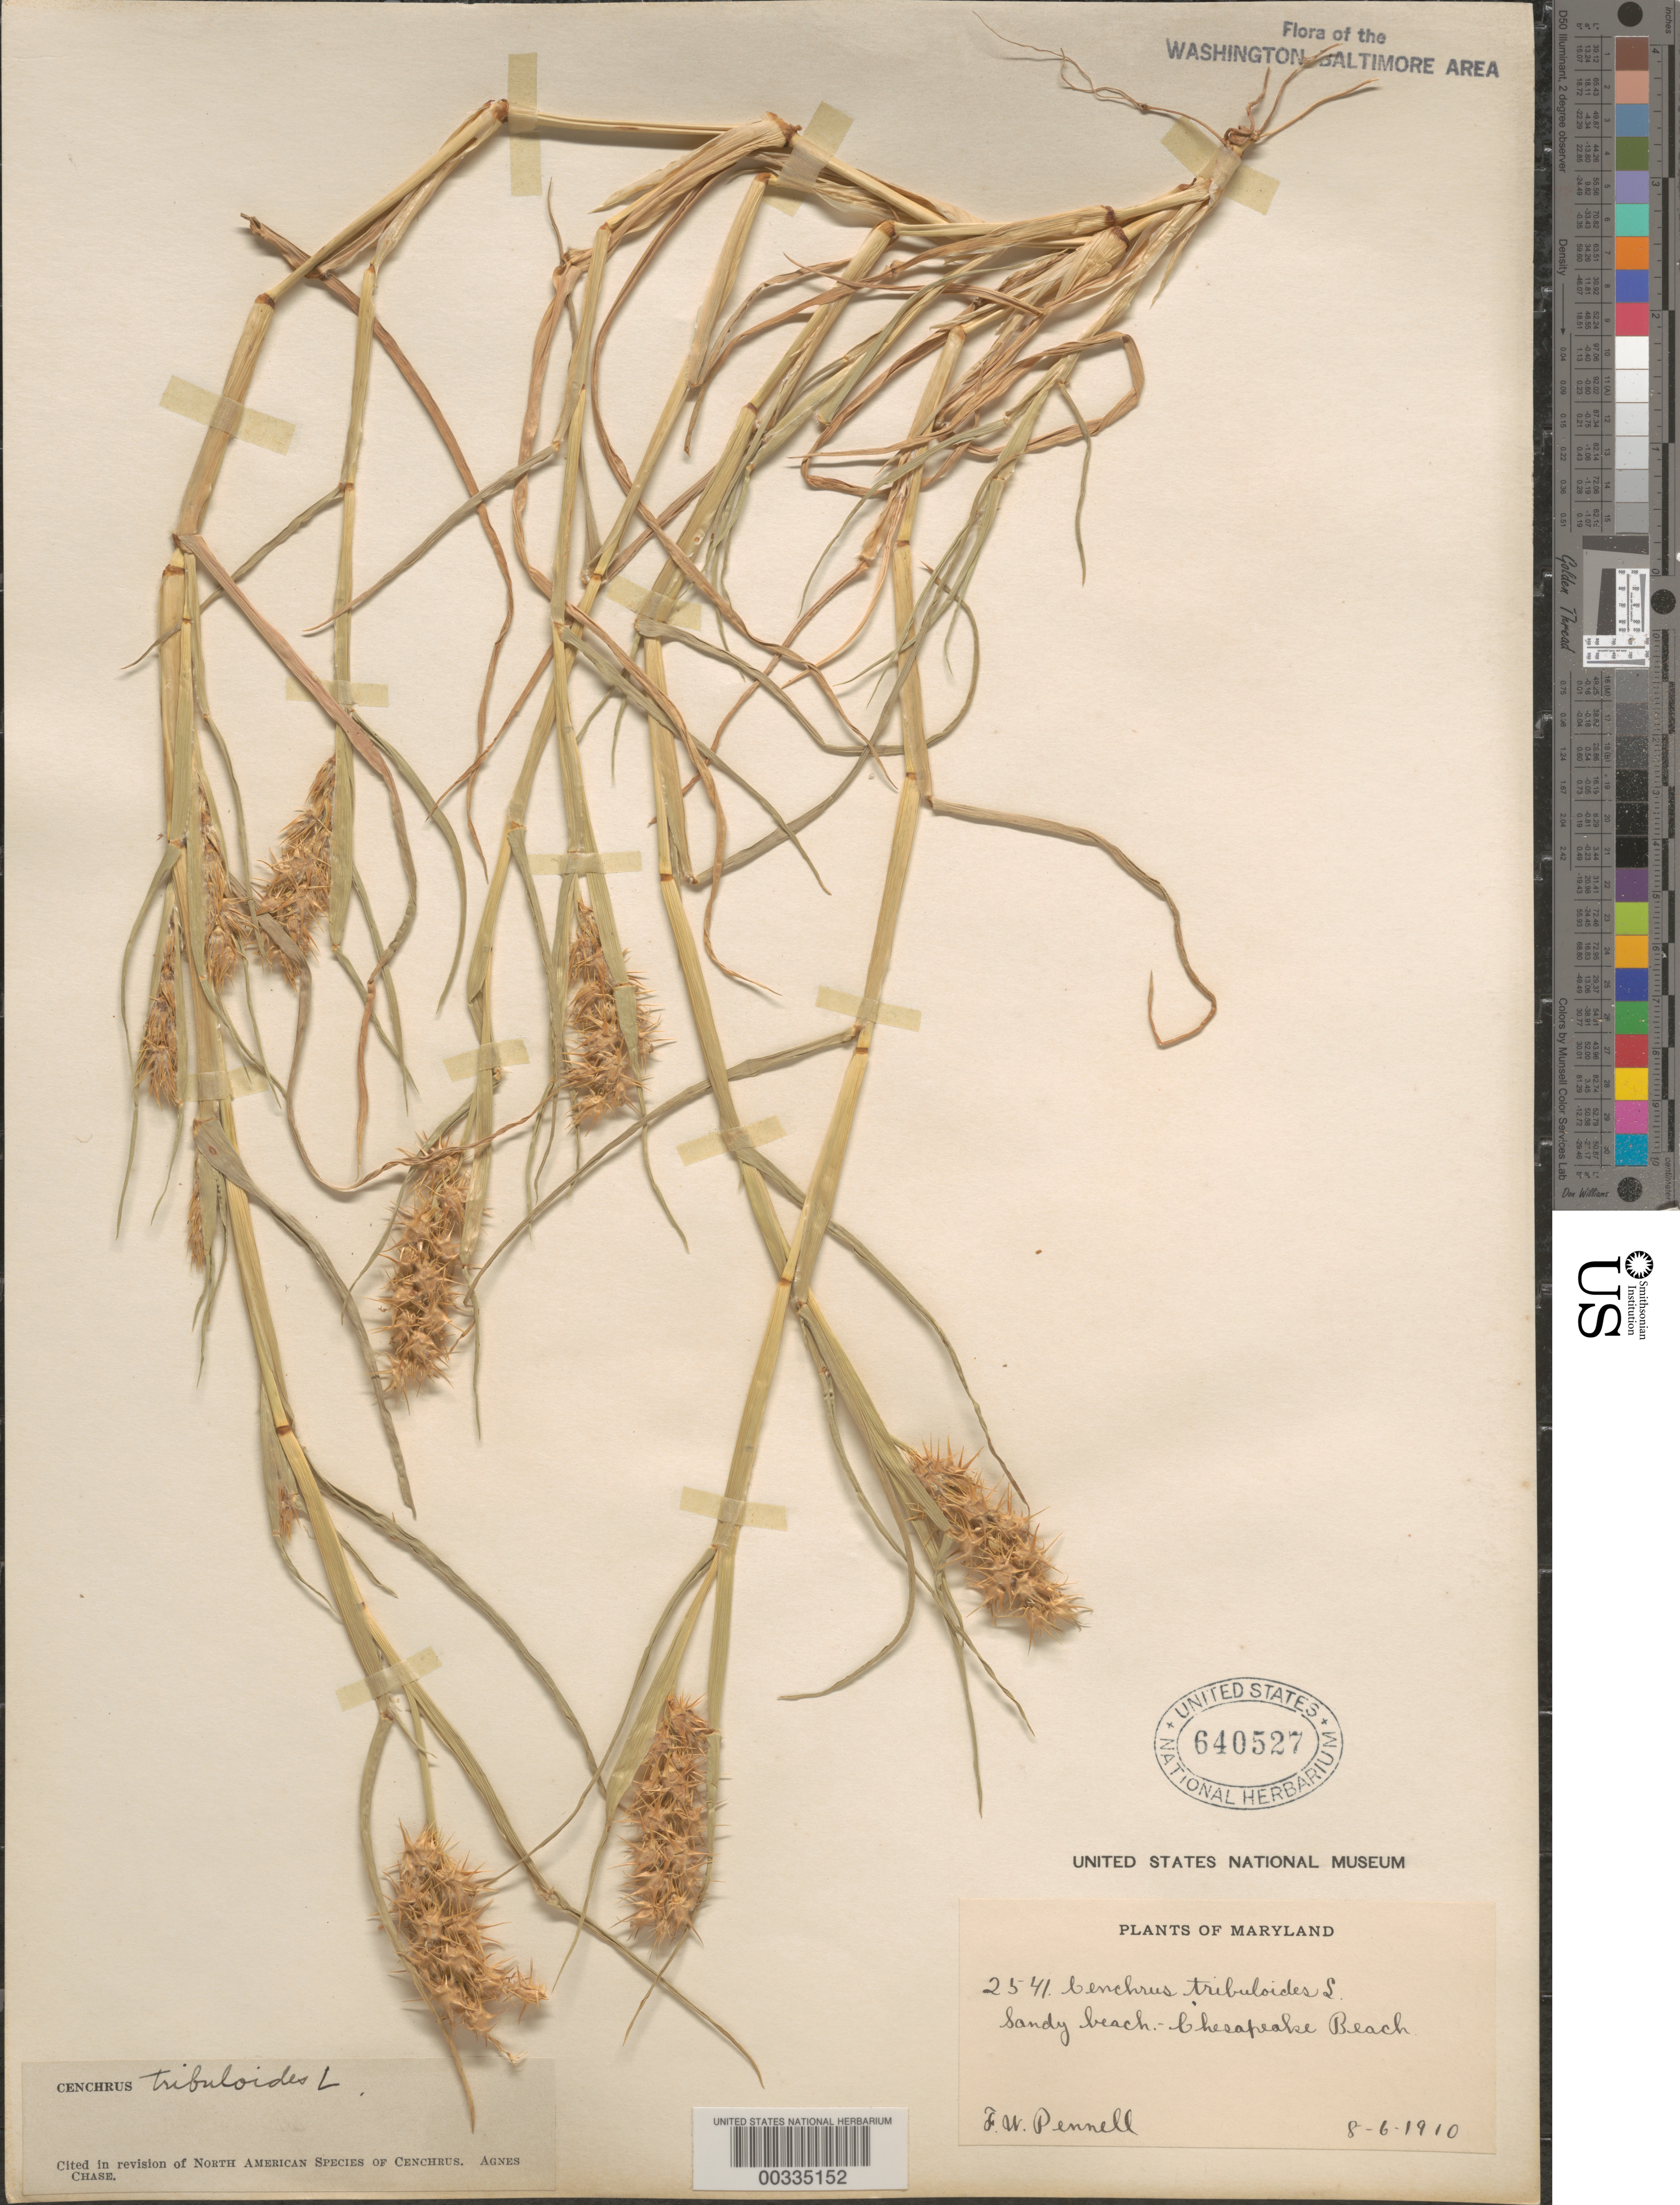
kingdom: Plantae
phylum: Tracheophyta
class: Liliopsida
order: Poales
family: Poaceae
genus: Cenchrus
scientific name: Cenchrus tribuloides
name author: L.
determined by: Chase, [M.] Agnes, (US)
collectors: F. W. Pennell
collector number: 2541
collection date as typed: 06 Aug 1910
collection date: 1910-08-06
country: United States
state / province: Maryland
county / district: Calvert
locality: Chesapeake Beach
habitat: Sandy beach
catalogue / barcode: US 640527